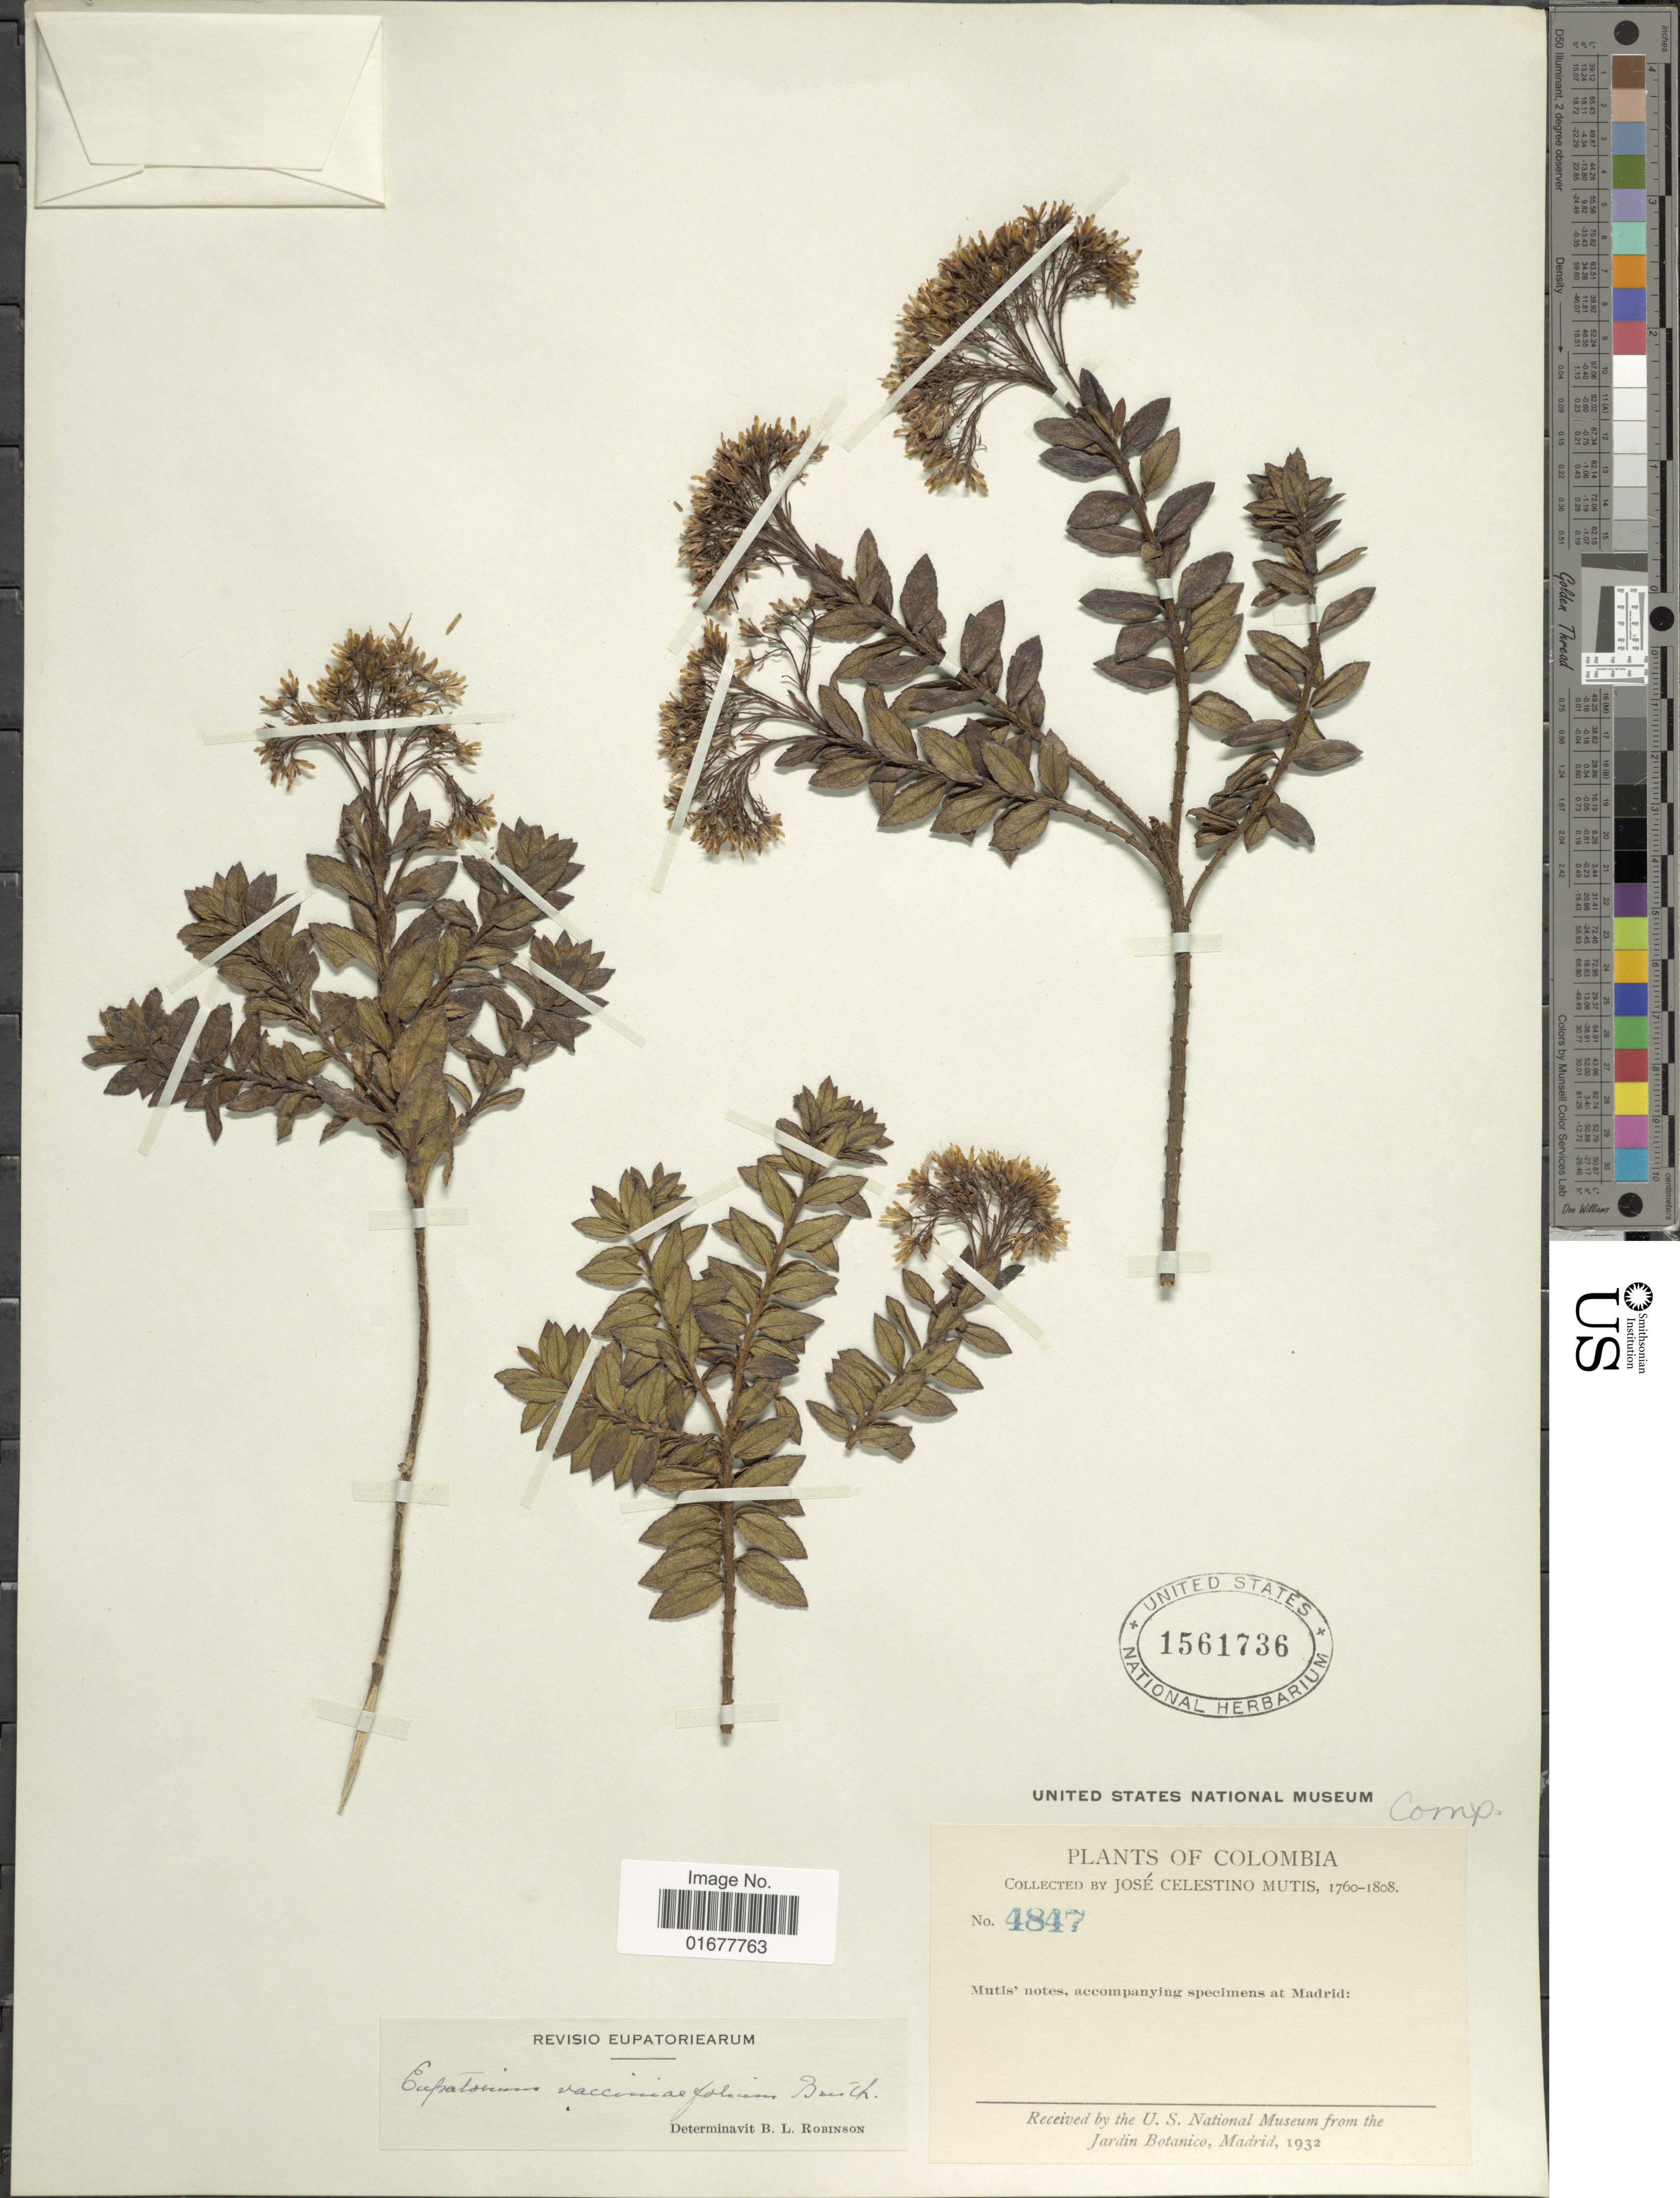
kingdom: Plantae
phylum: Tracheophyta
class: Magnoliopsida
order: Asterales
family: Asteraceae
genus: Ageratina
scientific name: Ageratina vacciniaefolia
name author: (Benth.) R.M. King & H. Rob.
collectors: J. C. B. Mutis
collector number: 4847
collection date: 1760/1808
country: Colombia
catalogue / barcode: US 1561736